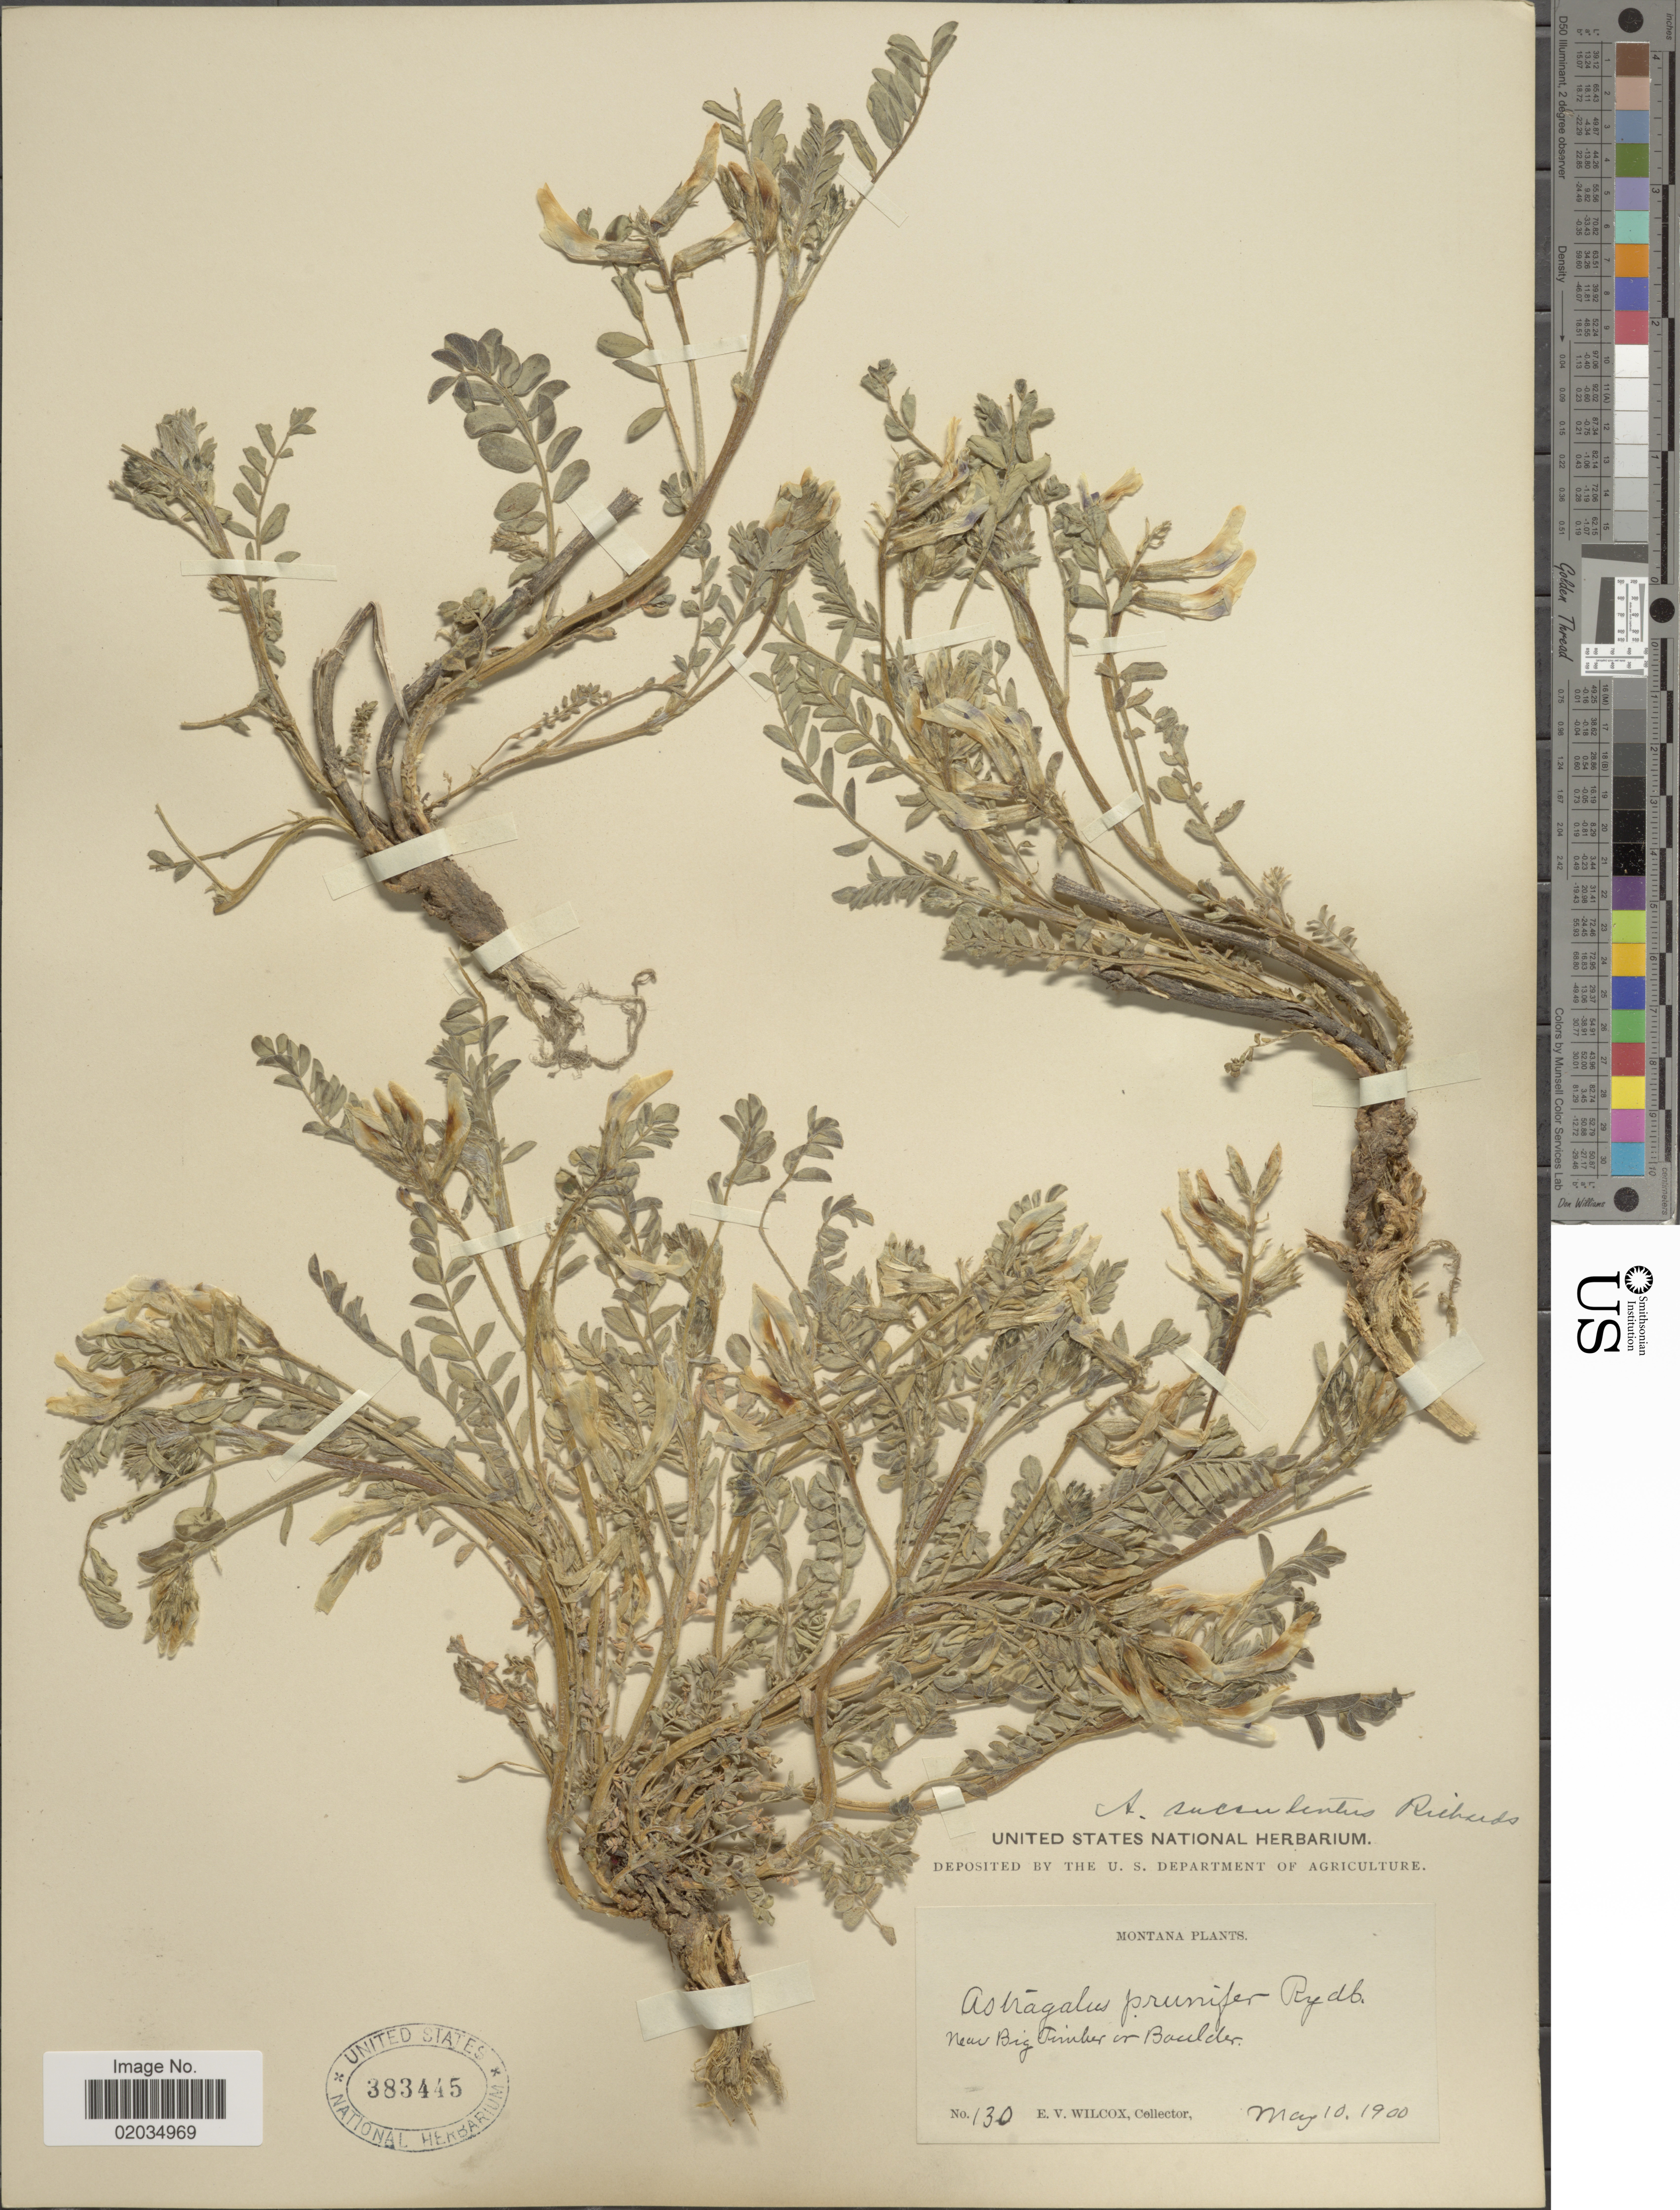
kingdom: Plantae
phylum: Tracheophyta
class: Magnoliopsida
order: Fabales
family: Fabaceae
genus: Astragalus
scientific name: Astragalus succulentus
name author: Richardson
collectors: E. V. Wilcox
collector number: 130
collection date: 1900-05-10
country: United States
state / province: Montana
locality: New Big Tinker in Boulder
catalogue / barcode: US 383445